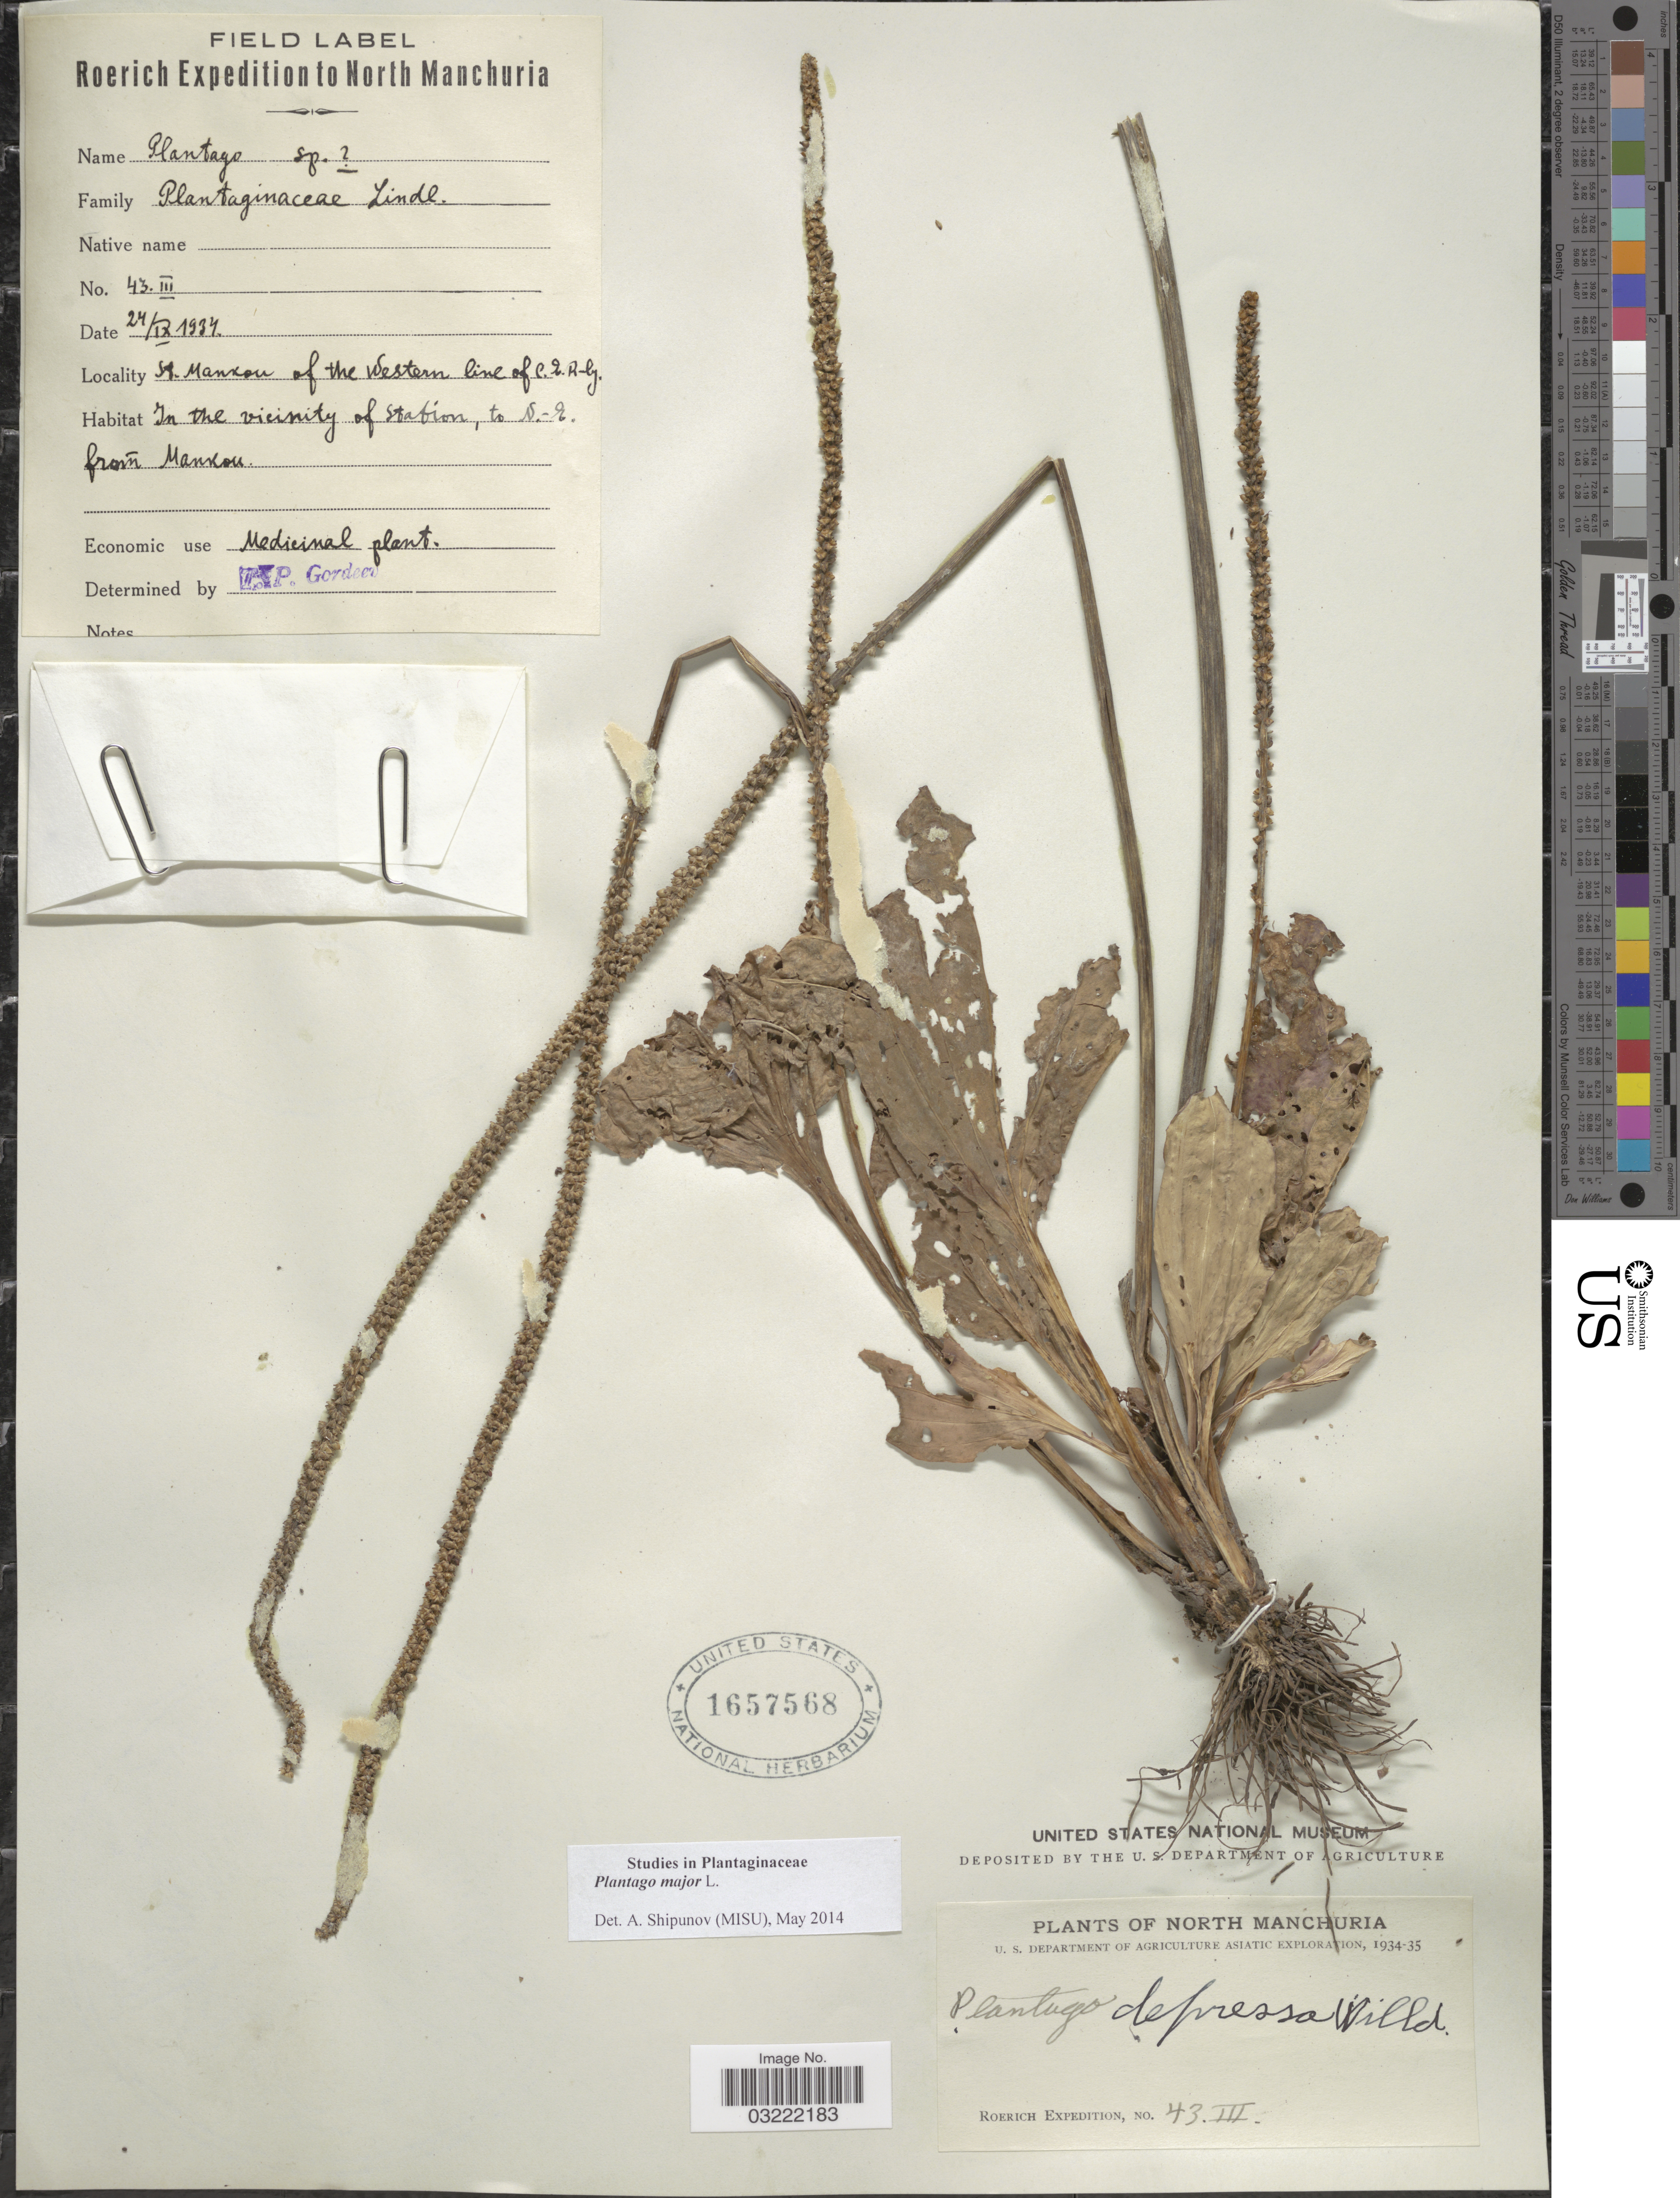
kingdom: Plantae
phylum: Tracheophyta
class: Magnoliopsida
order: Lamiales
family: Plantaginaceae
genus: Plantago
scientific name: Plantago major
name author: L.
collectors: -. Roerich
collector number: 43III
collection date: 1934-09-24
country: China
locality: North Manchuria. St. [interpreted] Mankou [interpreted] of the Western line of C. E. R.-ly. In the vicinity of the station, to N.-E. from Mankou [interpreted].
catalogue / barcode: US 1657568